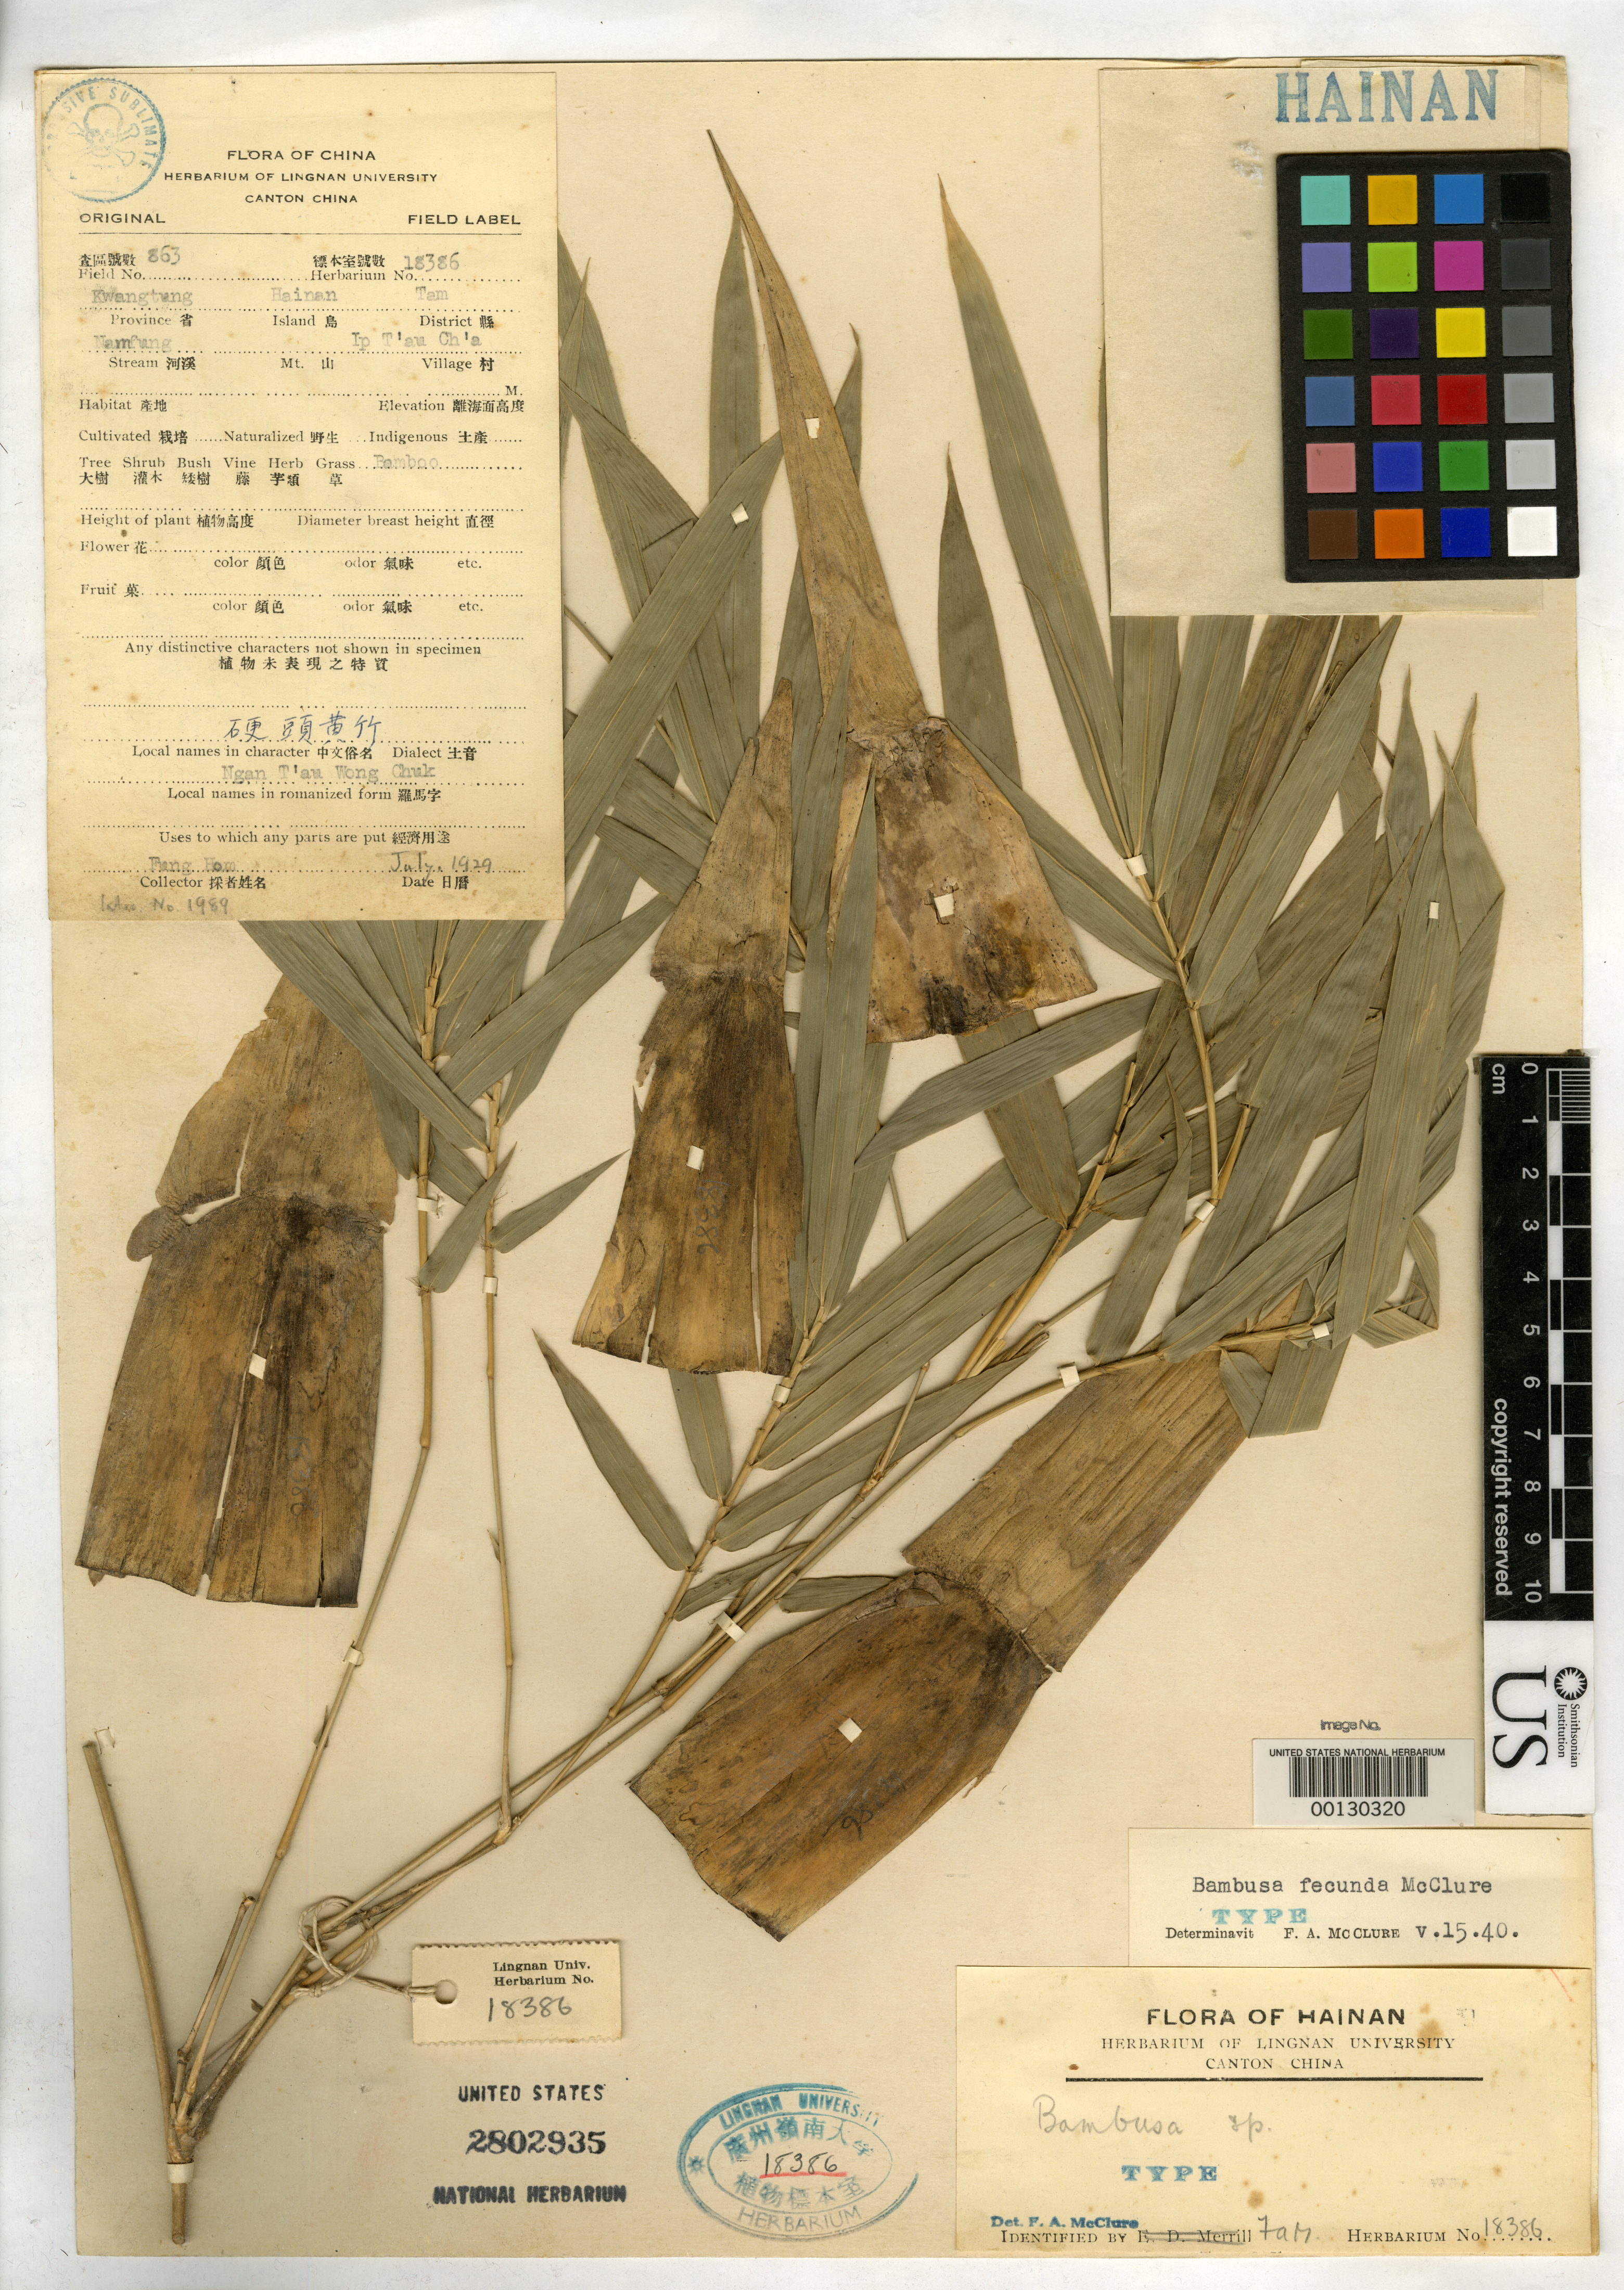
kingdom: Plantae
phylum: Tracheophyta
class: Liliopsida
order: Poales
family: Poaceae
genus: Bambusa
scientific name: Bambusa fecunda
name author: McClure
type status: Type Collection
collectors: H. L. Fung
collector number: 863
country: China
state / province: Guangdong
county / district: Tam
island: Hainan I.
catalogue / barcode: US 18386